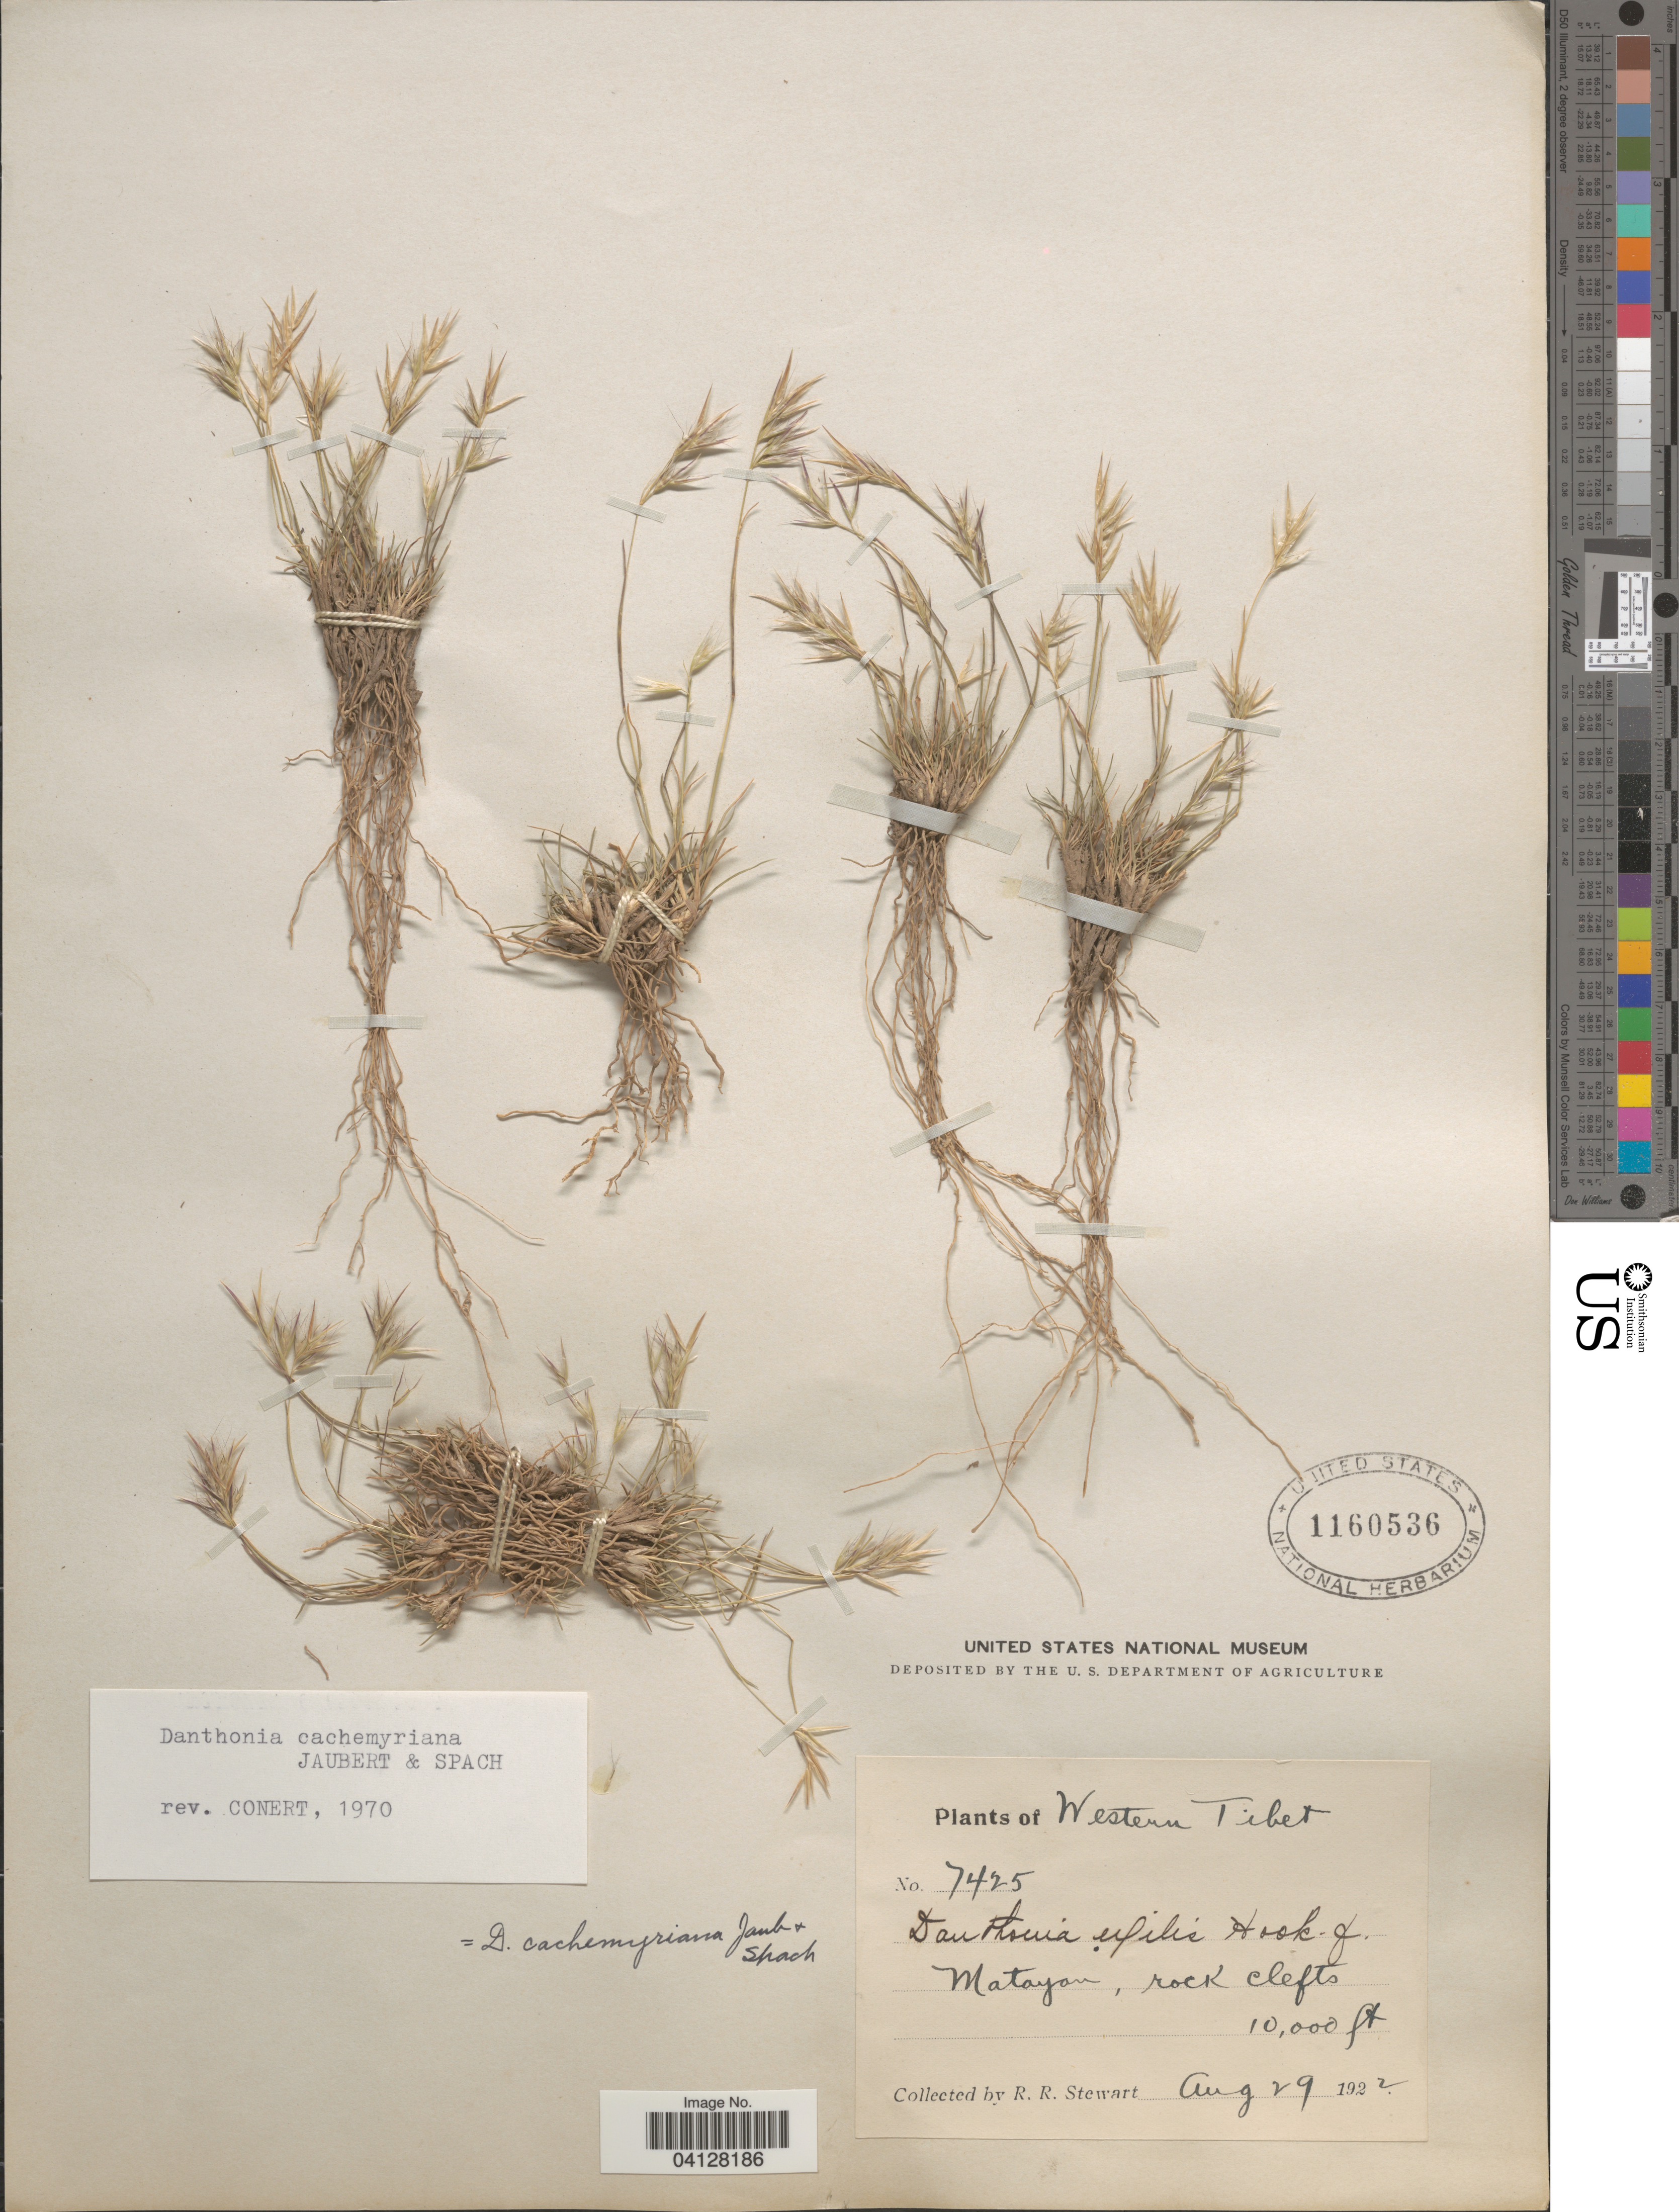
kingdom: Plantae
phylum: Tracheophyta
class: Liliopsida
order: Poales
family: Poaceae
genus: Danthonia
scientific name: Danthonia cachemyriana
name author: Jaub. & Spach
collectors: R. Stewart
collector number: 7425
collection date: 1922-08-29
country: China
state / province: Xizang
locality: Western Tibet. Matayan, rock clefts.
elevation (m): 3048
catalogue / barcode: US 1160536